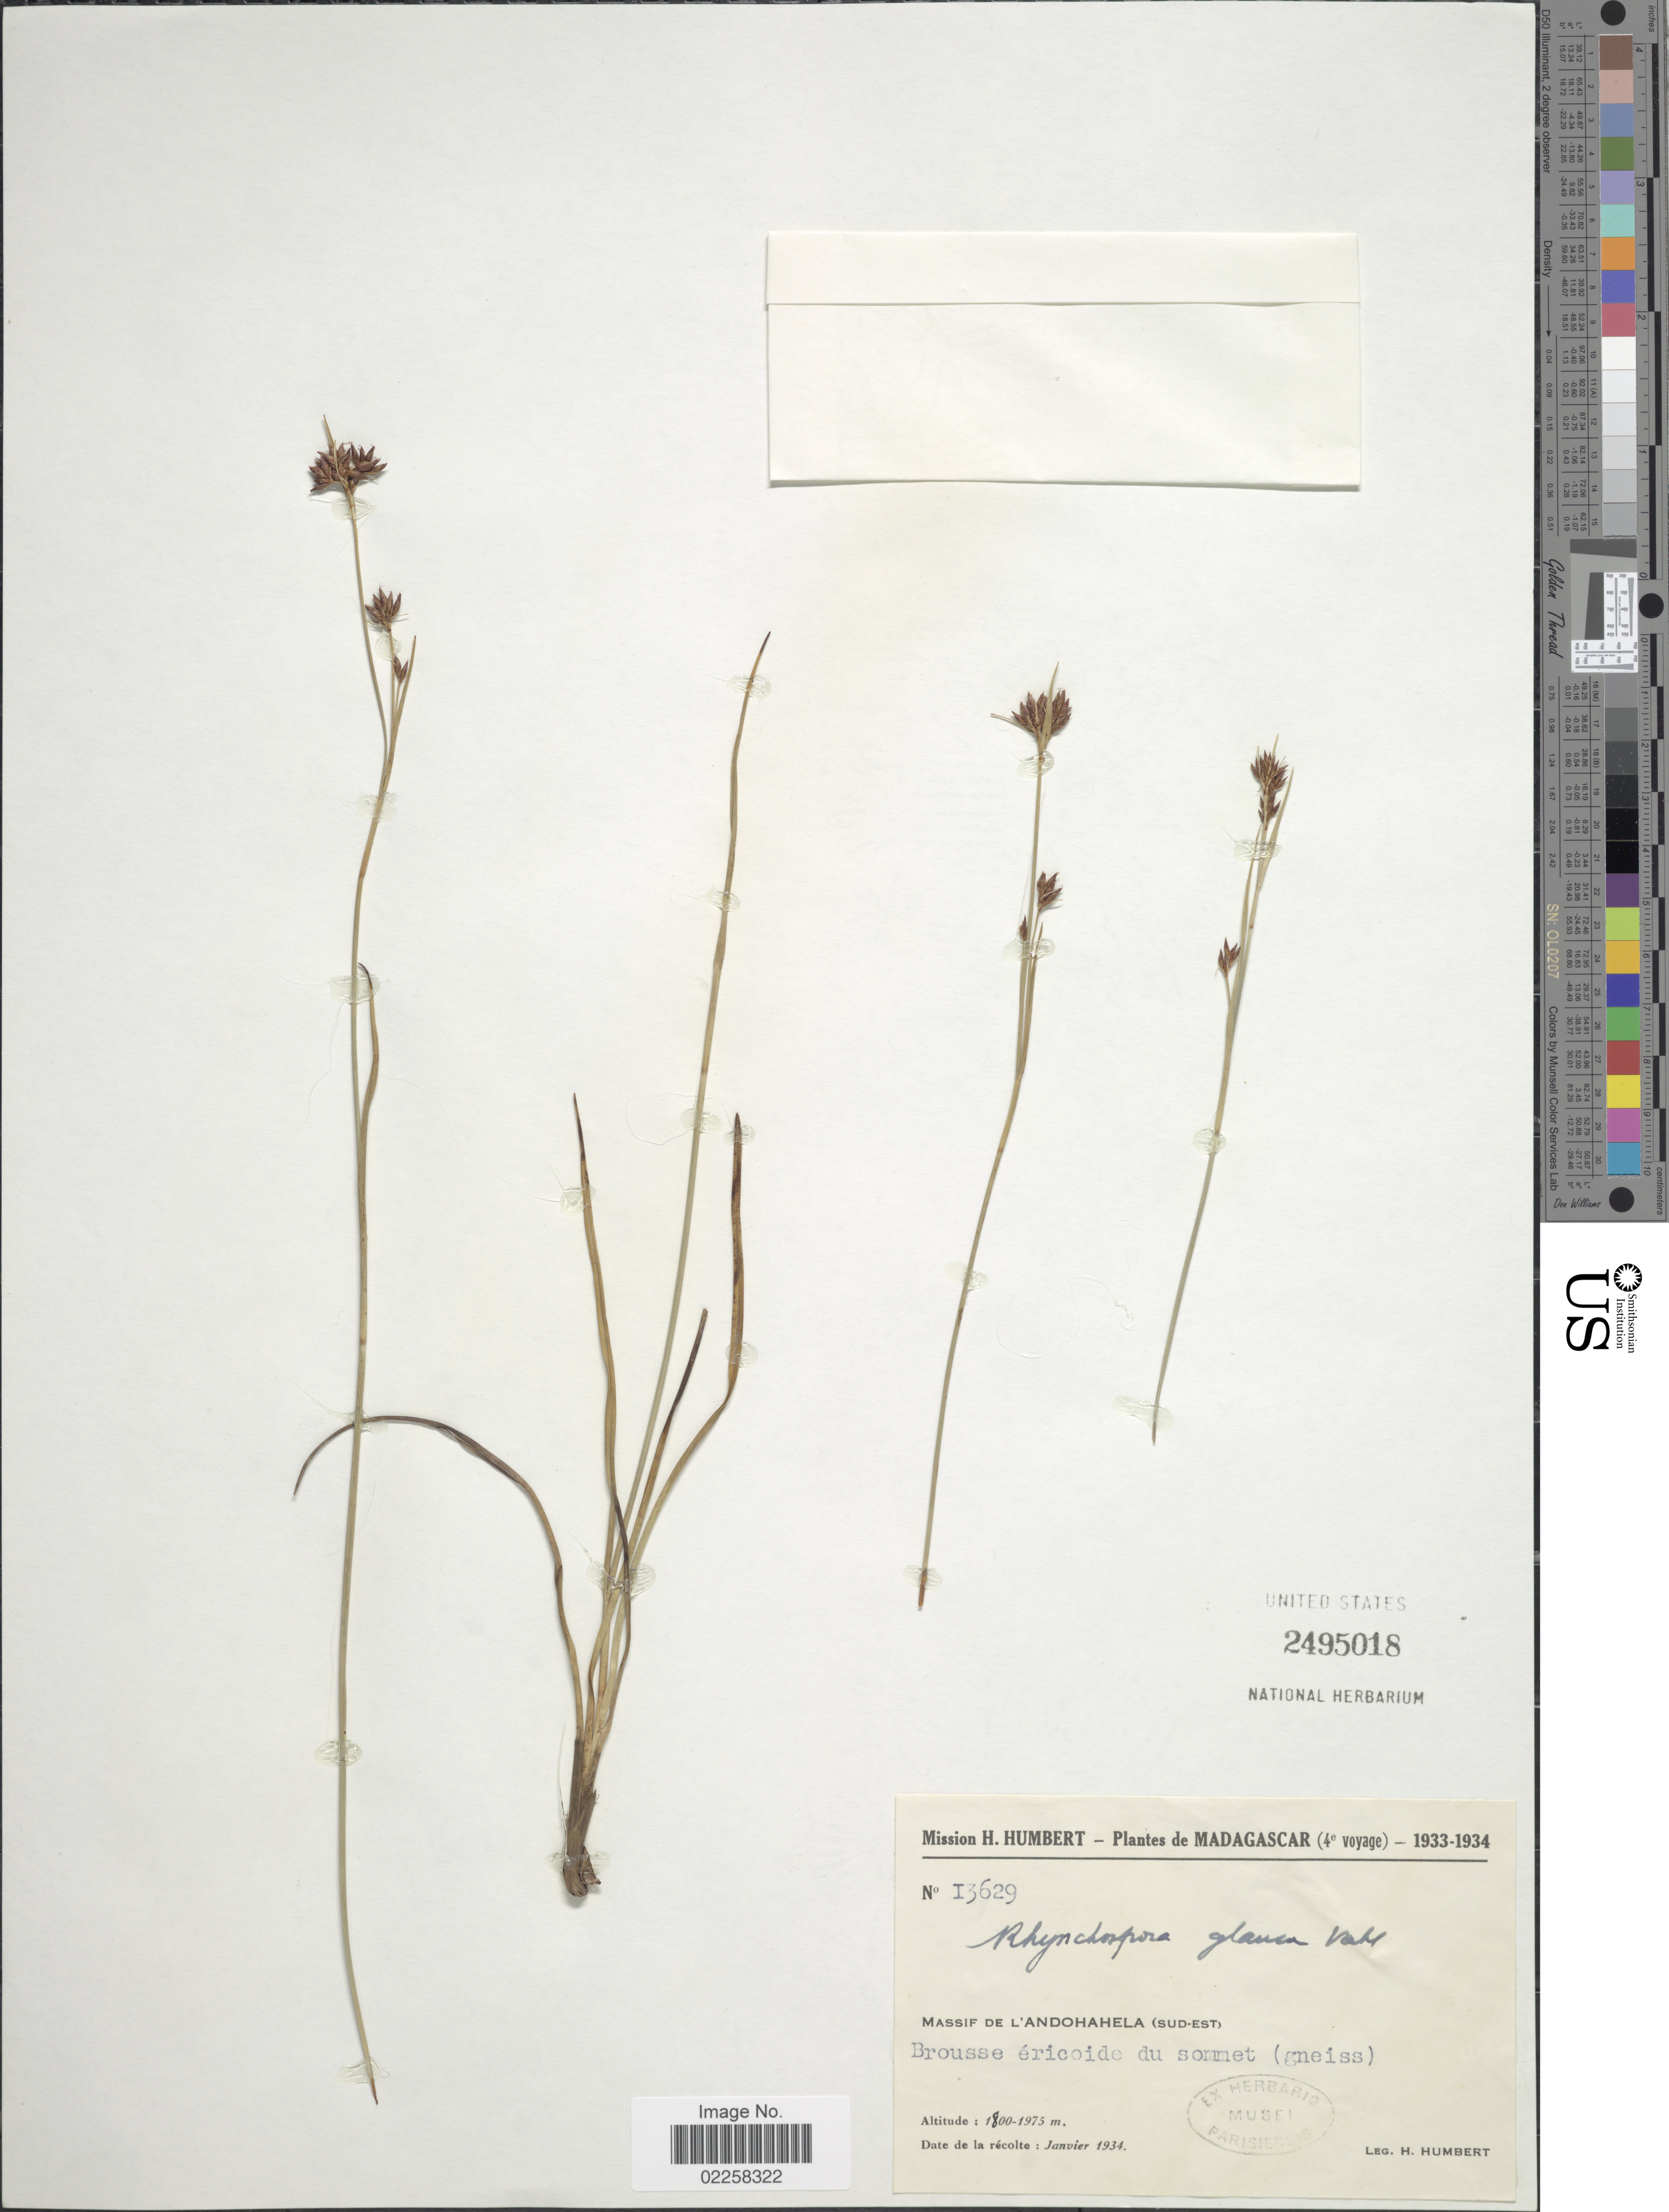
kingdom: Plantae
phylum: Tracheophyta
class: Liliopsida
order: Poales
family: Cyperaceae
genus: Rhynchospora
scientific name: Rhynchospora rugosa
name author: (Vahl) Gale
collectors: H. Humbert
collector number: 13629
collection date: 1934-01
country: Madagascar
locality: Massif de L'Andohahela (Sud-Est) Brousse ericoide du sommet (gneiss)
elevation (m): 1800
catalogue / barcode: US 2495018